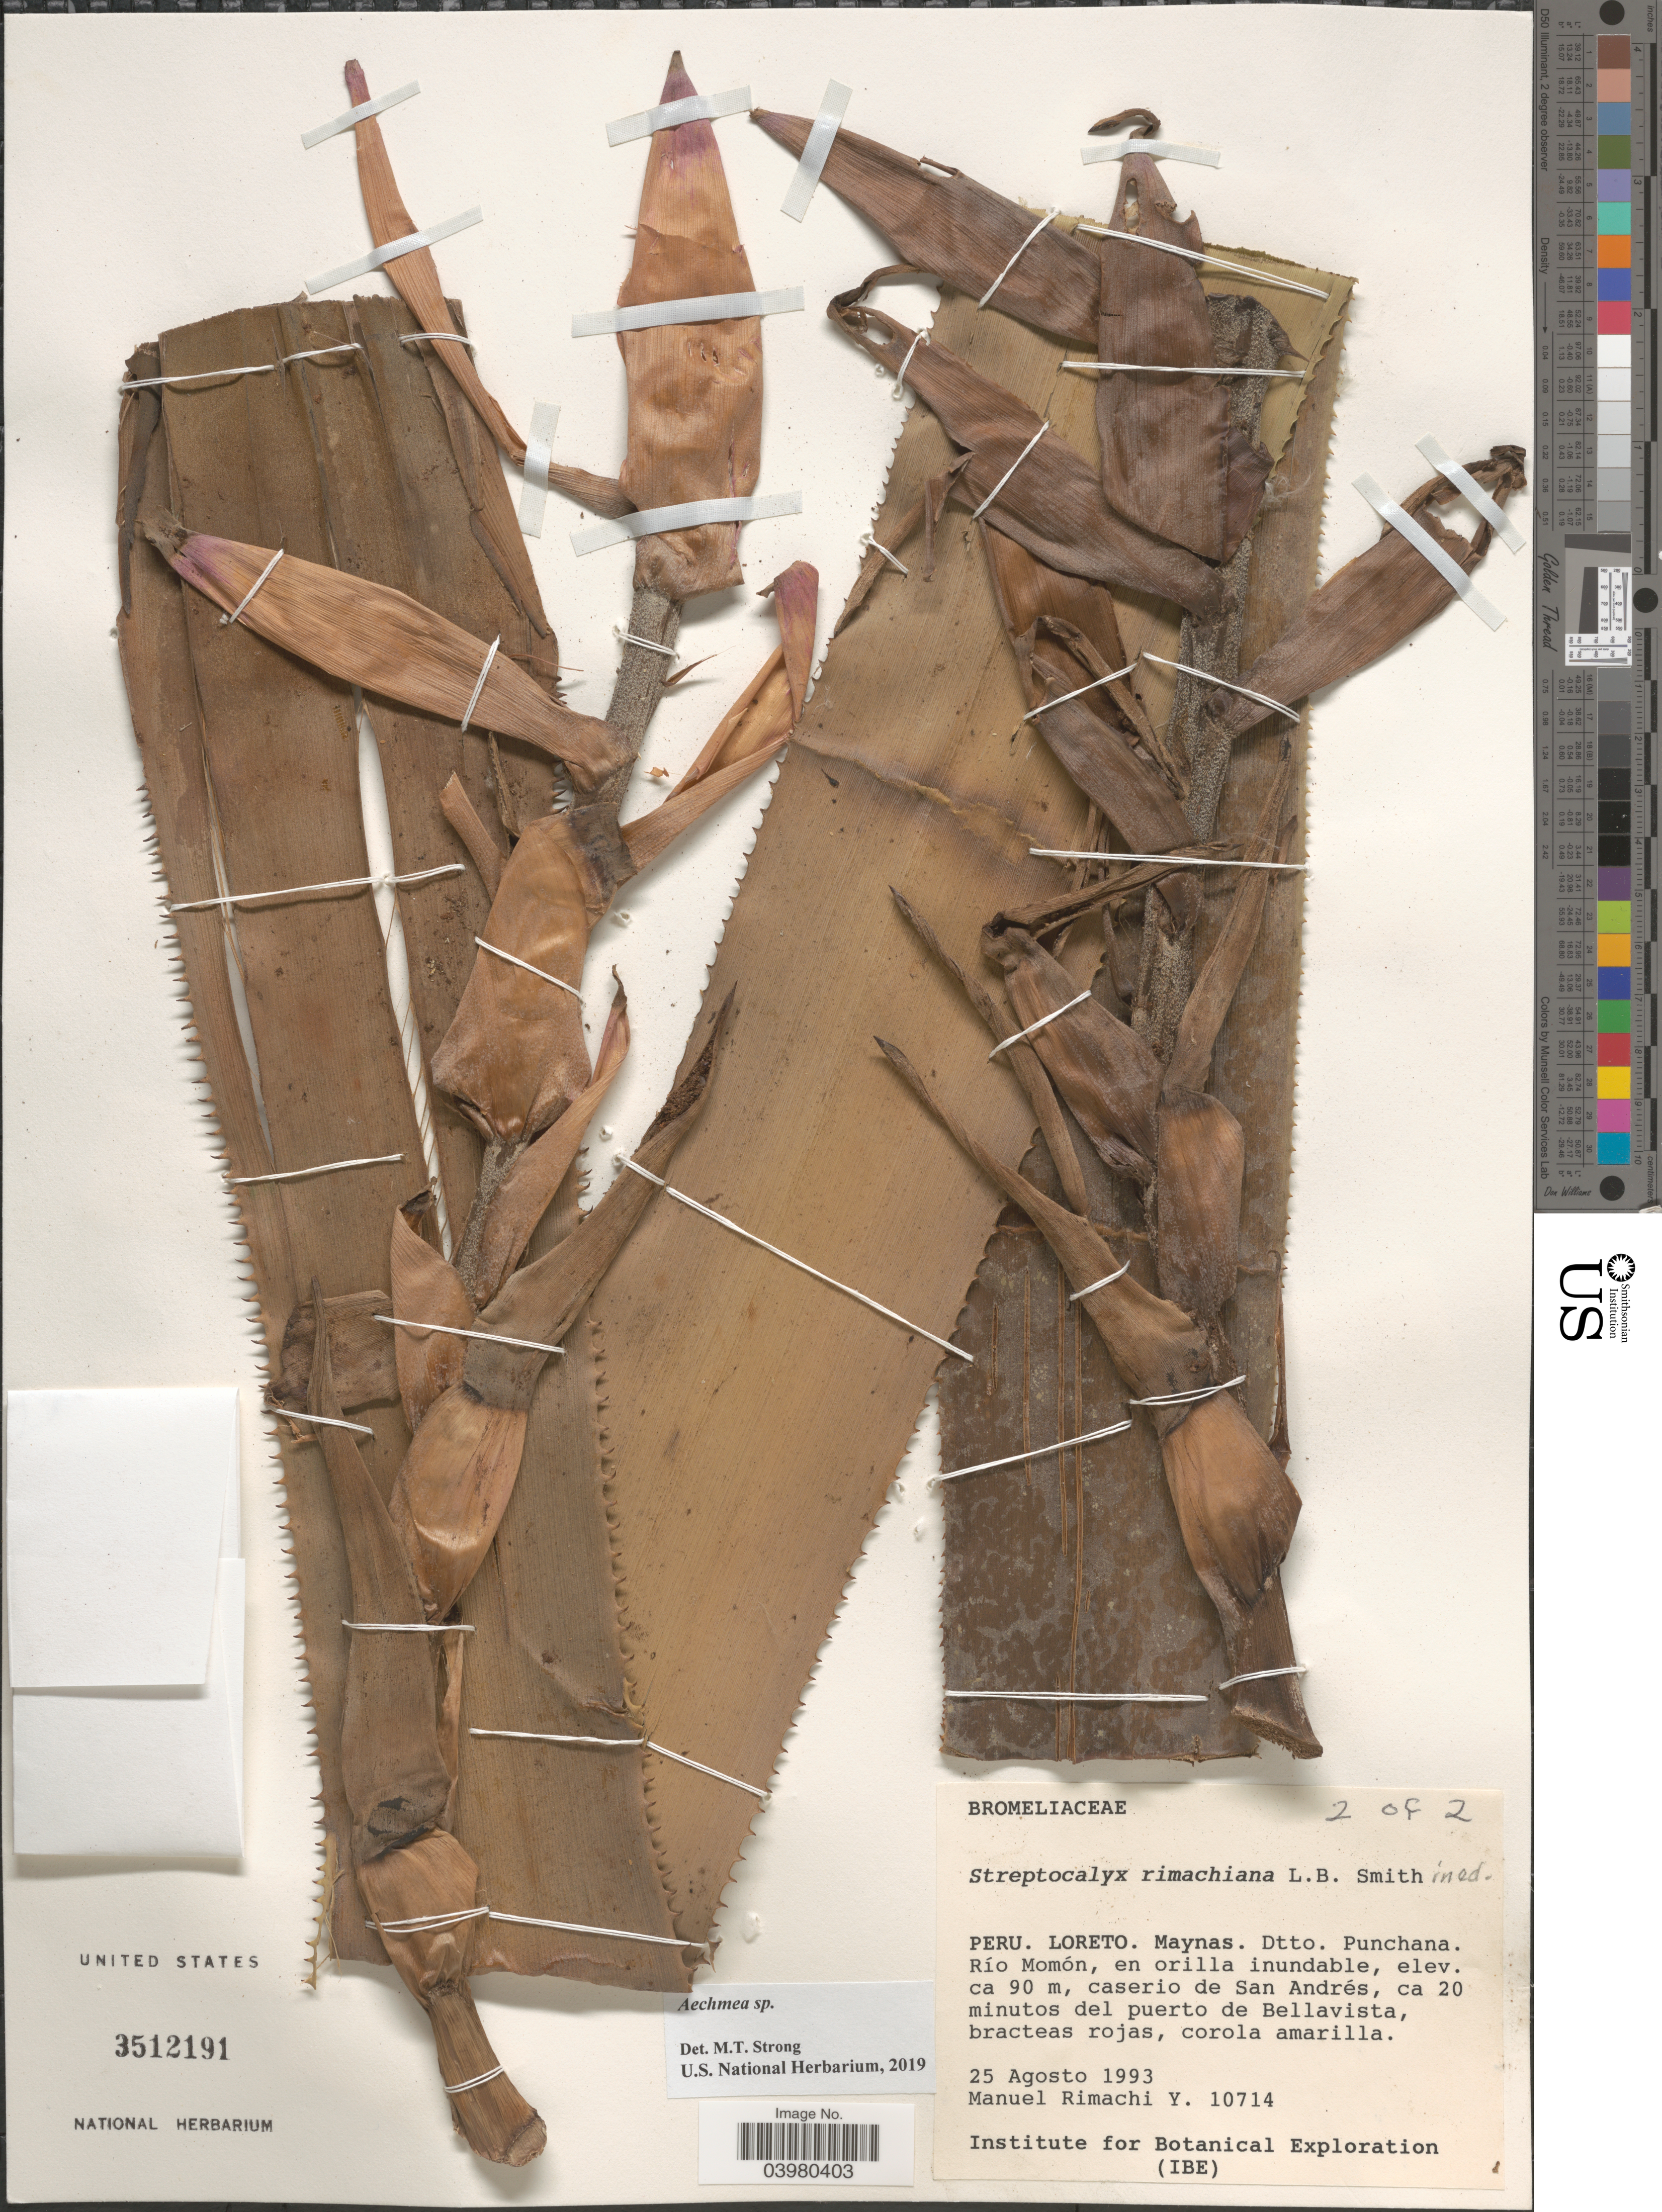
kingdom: Plantae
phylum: Tracheophyta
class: Liliopsida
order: Poales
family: Bromeliaceae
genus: Aechmea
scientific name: Aechmea sp.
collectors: M. Rimachi Y.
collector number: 10714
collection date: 1993-08-25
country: Peru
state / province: Loreto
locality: Maynas. Dtto. Punchana. Río Momón, en orilla inundable, caserio de San Andrés, ca 20 minutos del puerto de Bellavista.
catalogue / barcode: US 3512191